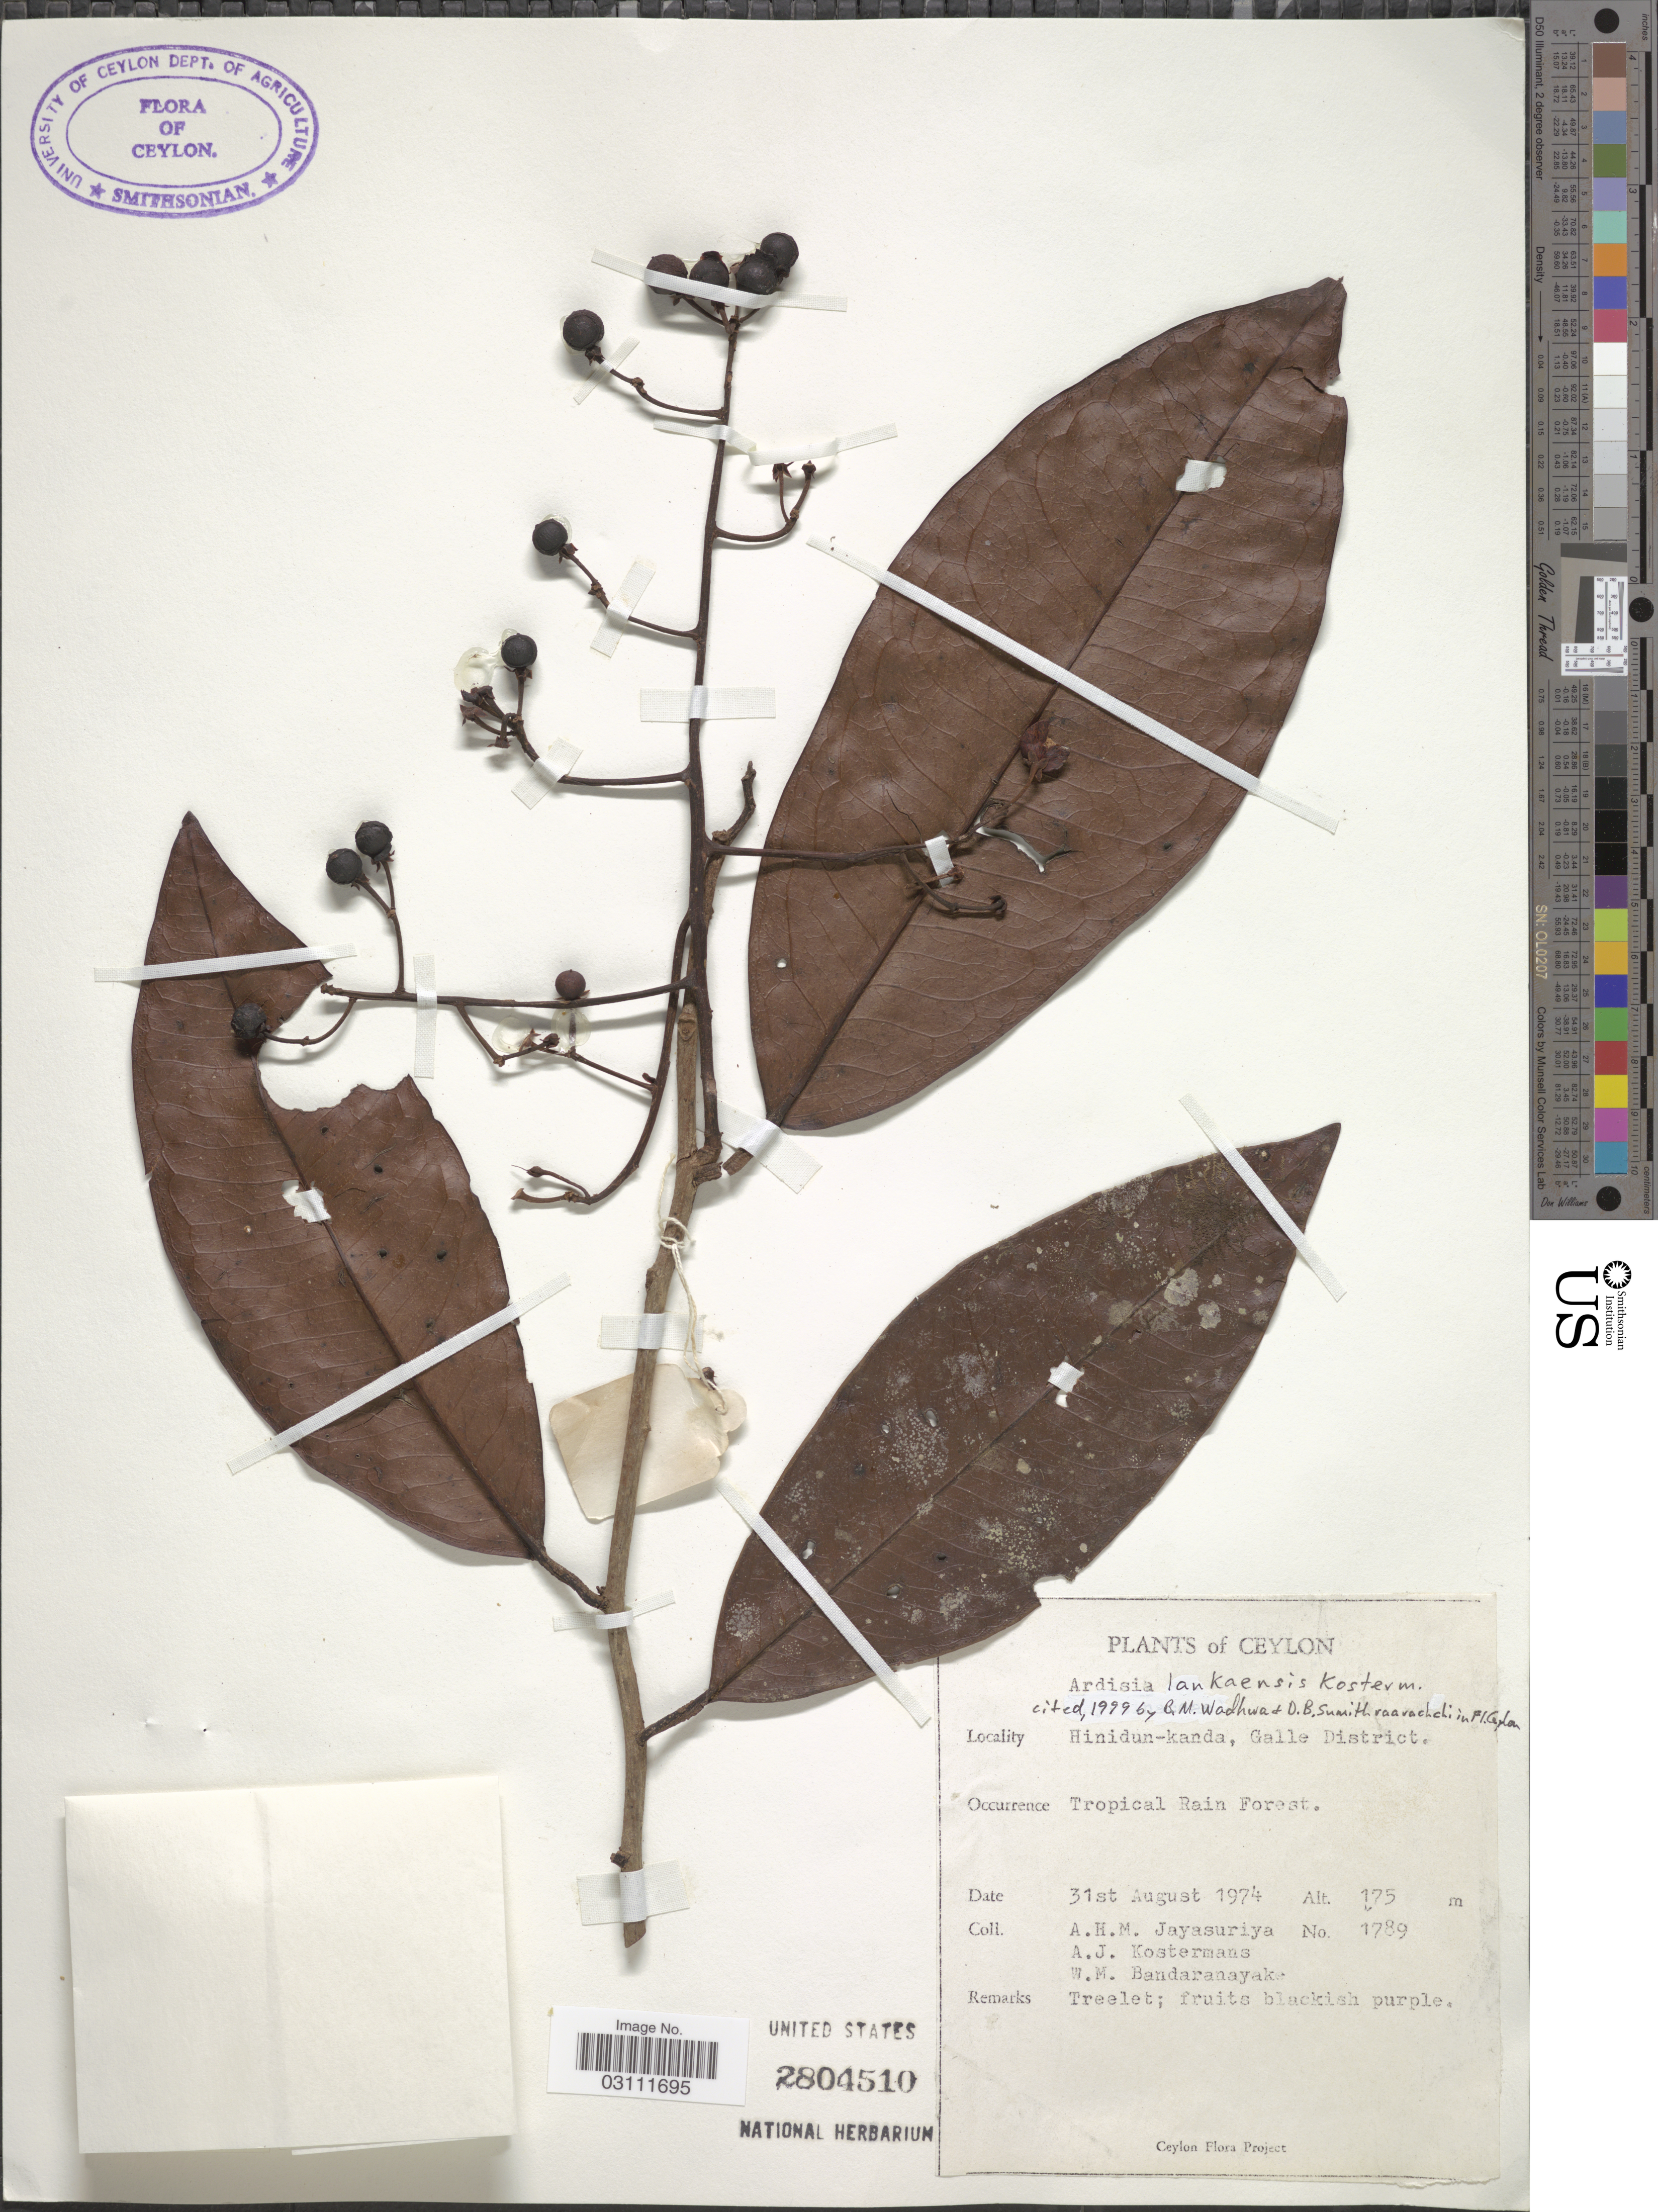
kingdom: Plantae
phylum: Tracheophyta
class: Magnoliopsida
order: Ericales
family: Primulaceae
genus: Ardisia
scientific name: Ardisia lankaensis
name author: Kosterm.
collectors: A. H. Jayasuriya, A. J. G. Kostermans & W. Bandaranayake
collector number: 1789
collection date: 1974-08-31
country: Sri Lanka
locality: Ceylon, Hinidun-kanda, Galle District.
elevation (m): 175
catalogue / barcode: US 2804510